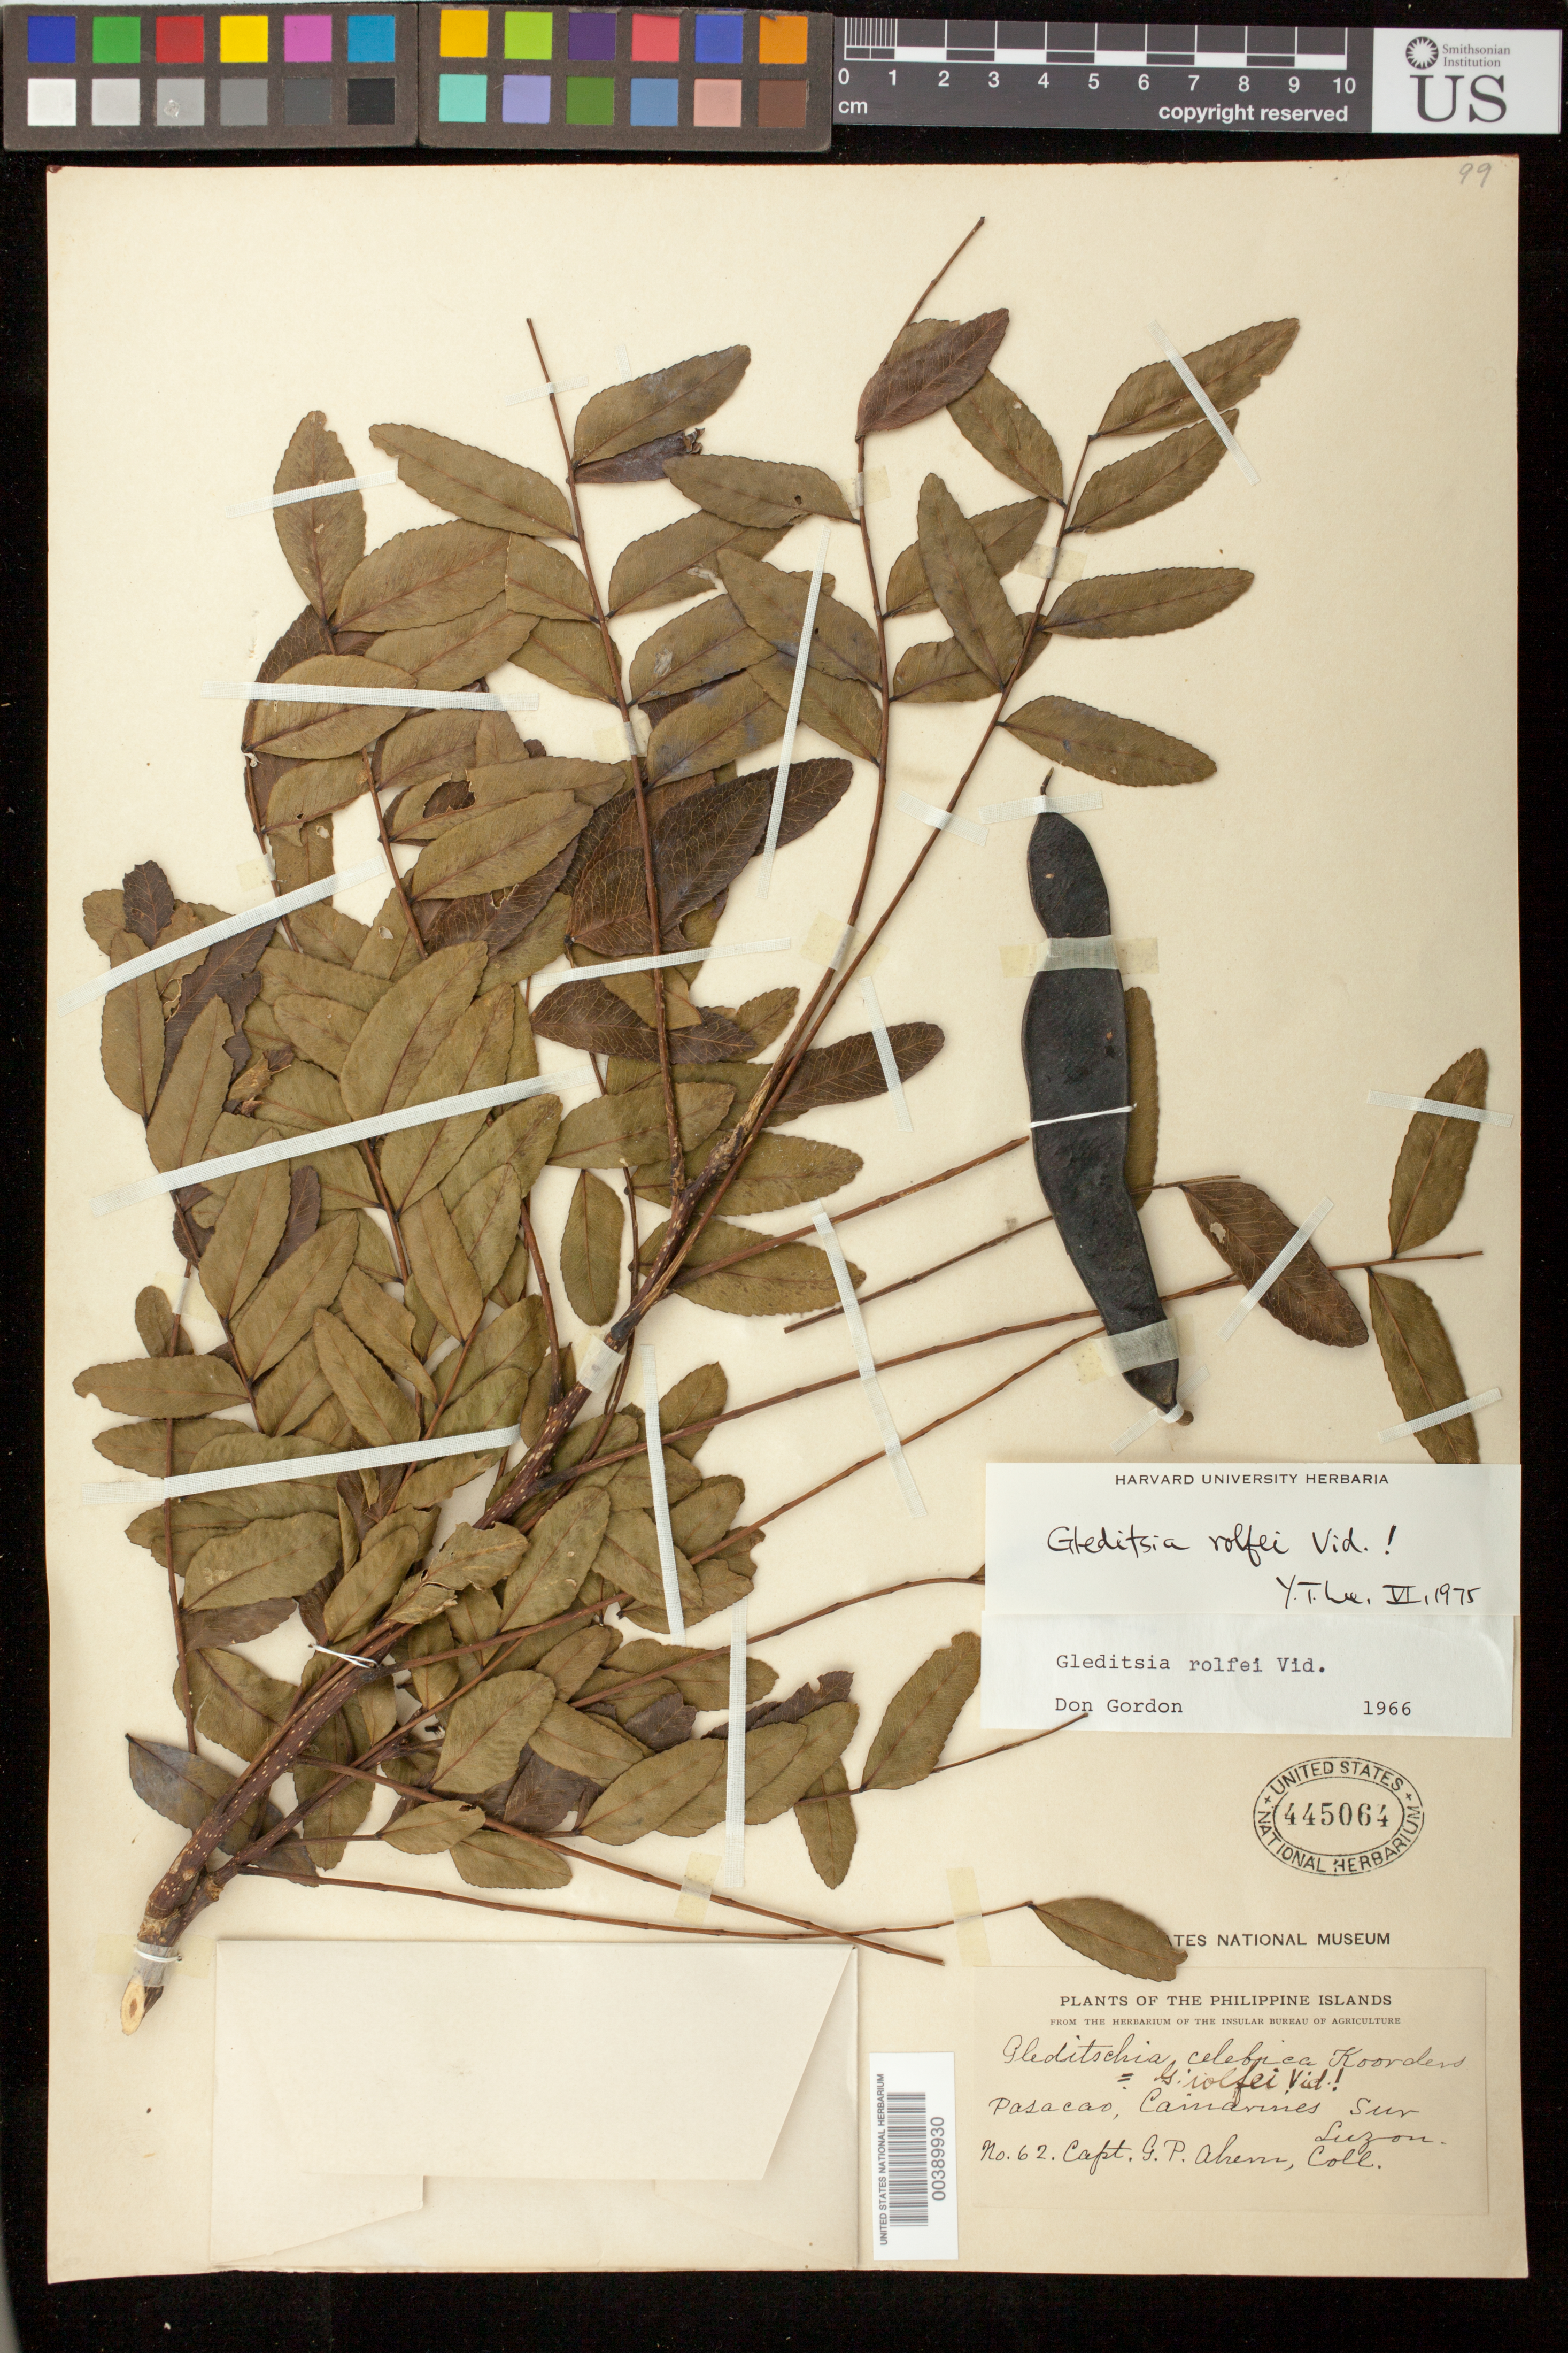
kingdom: Plantae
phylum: Tracheophyta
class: Magnoliopsida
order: Fabales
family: Fabaceae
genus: Gleditsia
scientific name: Gleditsia rolfei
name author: S. Vidal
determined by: Lee, Y. T.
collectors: G. Ahern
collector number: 62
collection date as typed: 1902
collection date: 1902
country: Philippines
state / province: Bicol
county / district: Camarines Sur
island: Luzon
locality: Pasacao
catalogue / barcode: US 445064